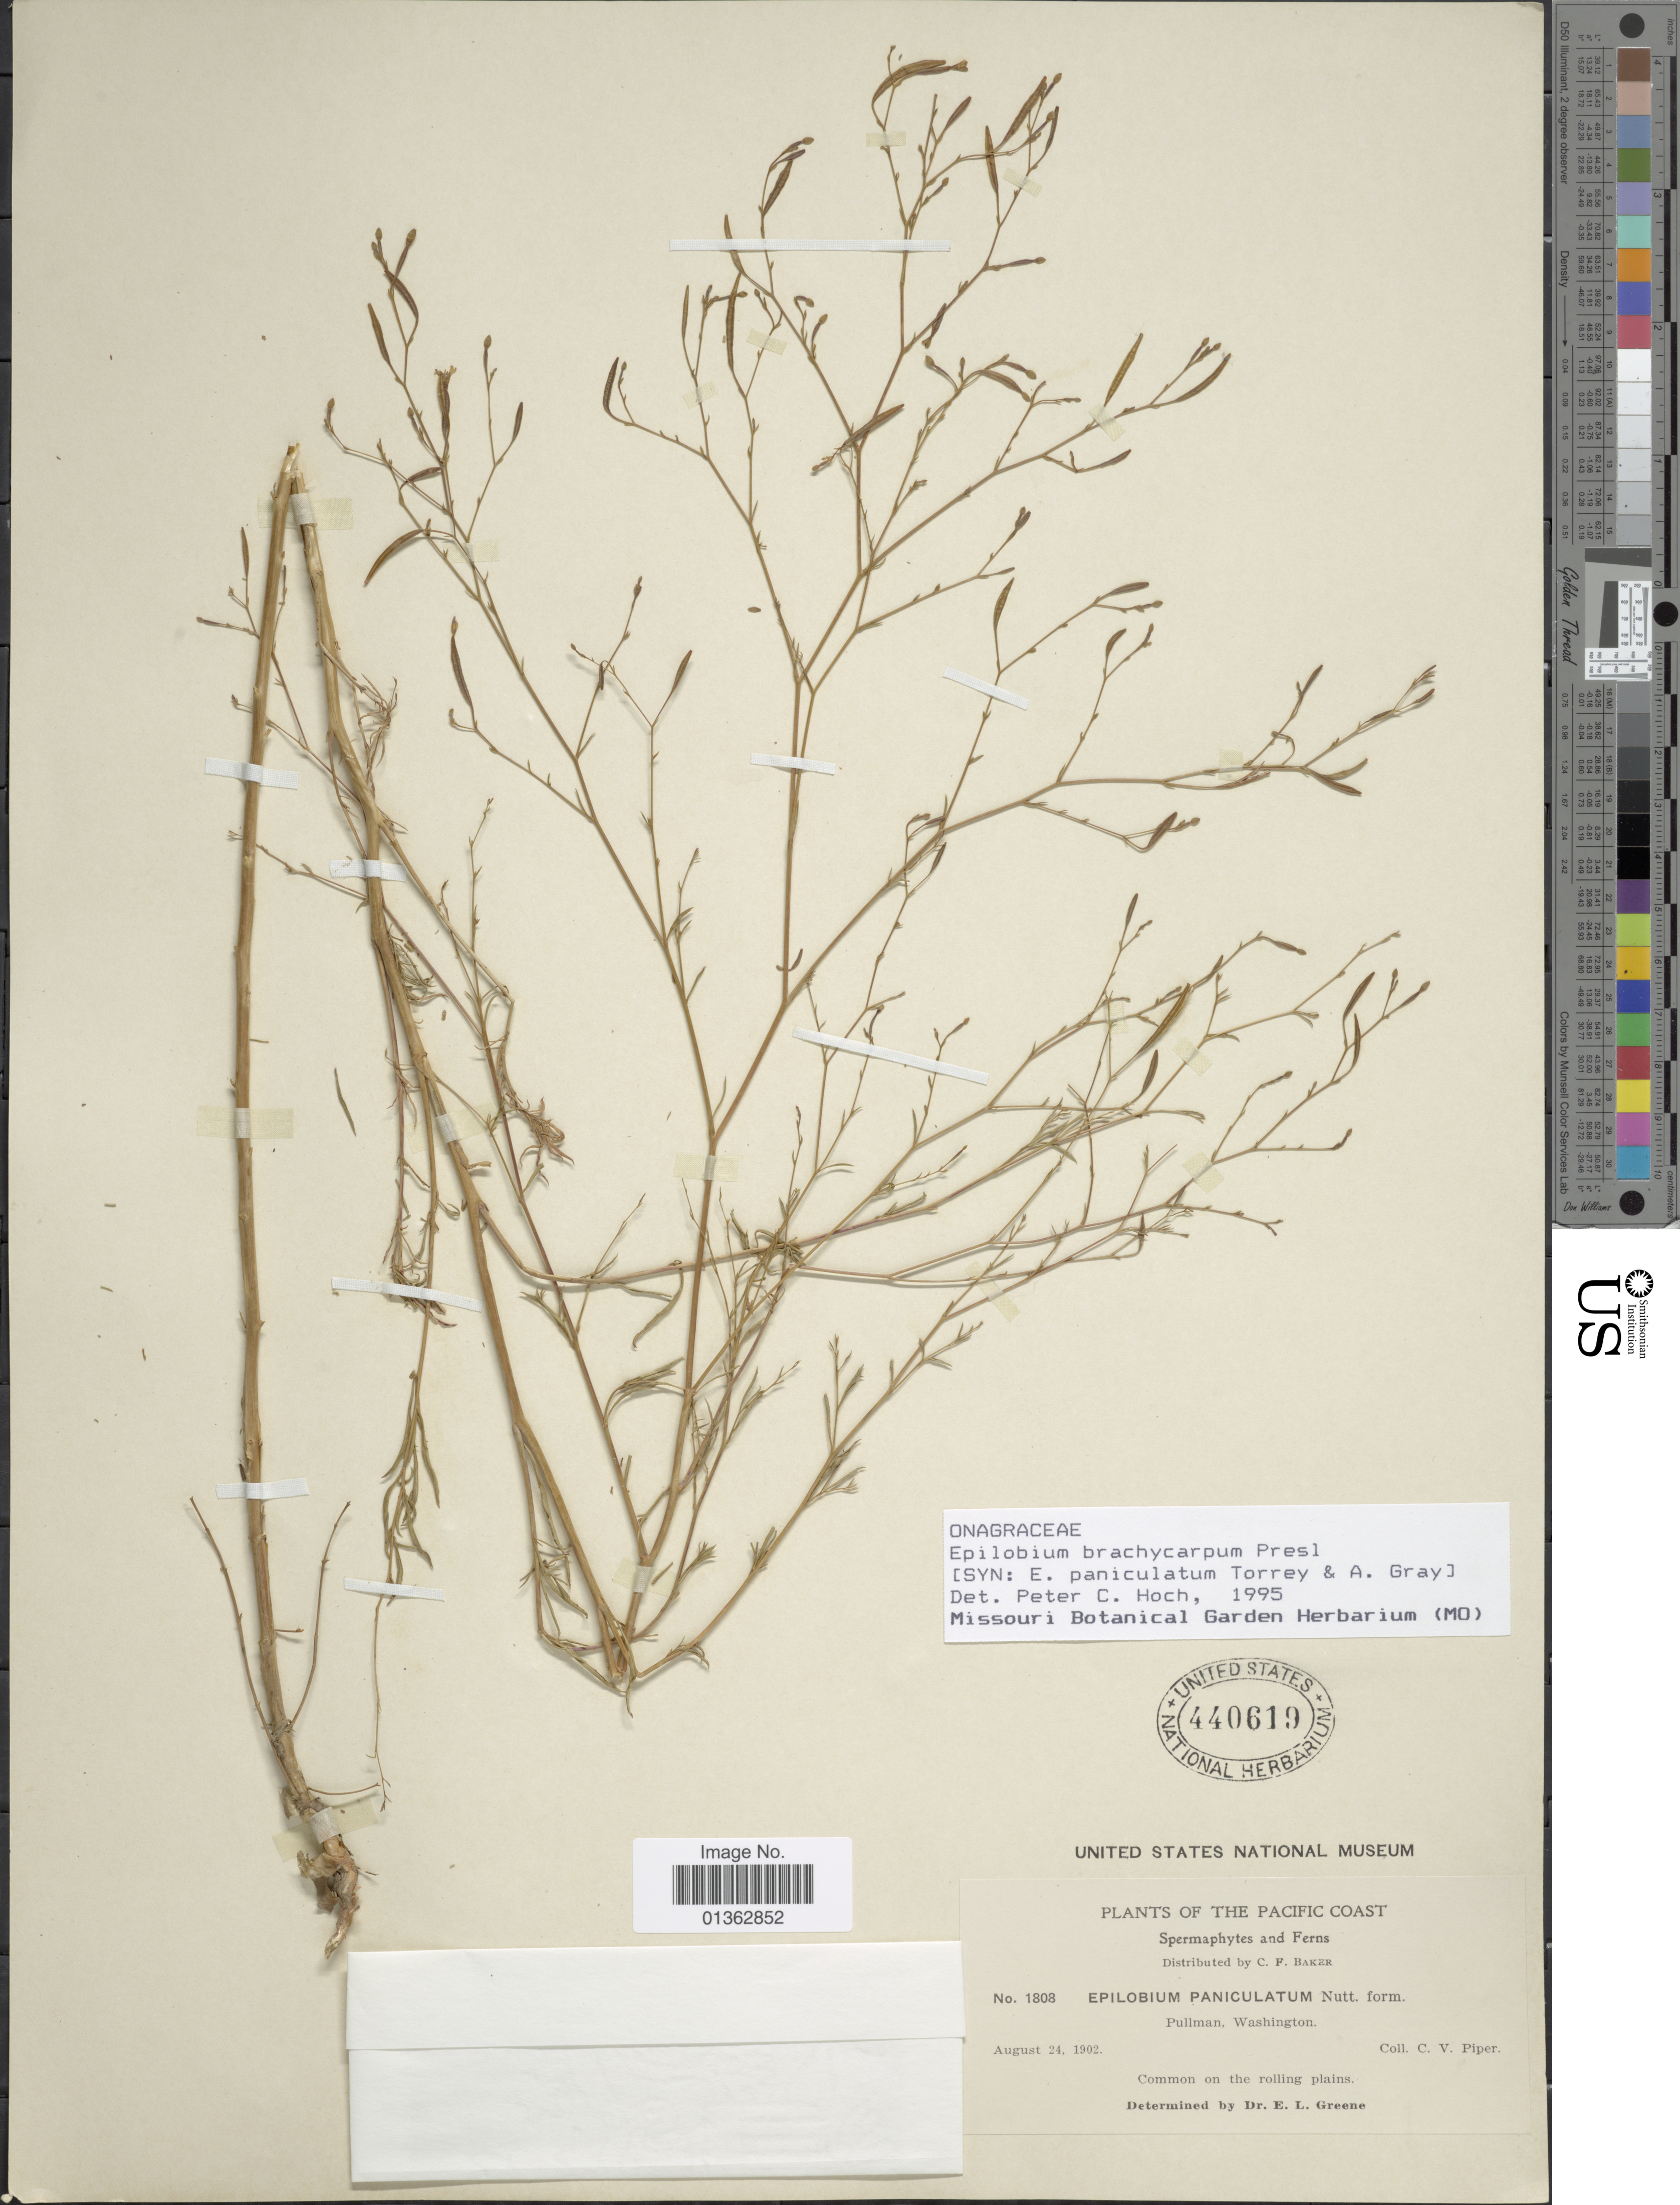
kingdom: Plantae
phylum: Tracheophyta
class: Magnoliopsida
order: Myrtales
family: Onagraceae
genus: Epilobium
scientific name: Epilobium brachycarpum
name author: C. Presl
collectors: C. V. Piper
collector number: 1808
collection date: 1902-08-24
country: United States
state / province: Washington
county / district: Whitman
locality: Pacific Coast. Pullman.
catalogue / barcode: US 440619